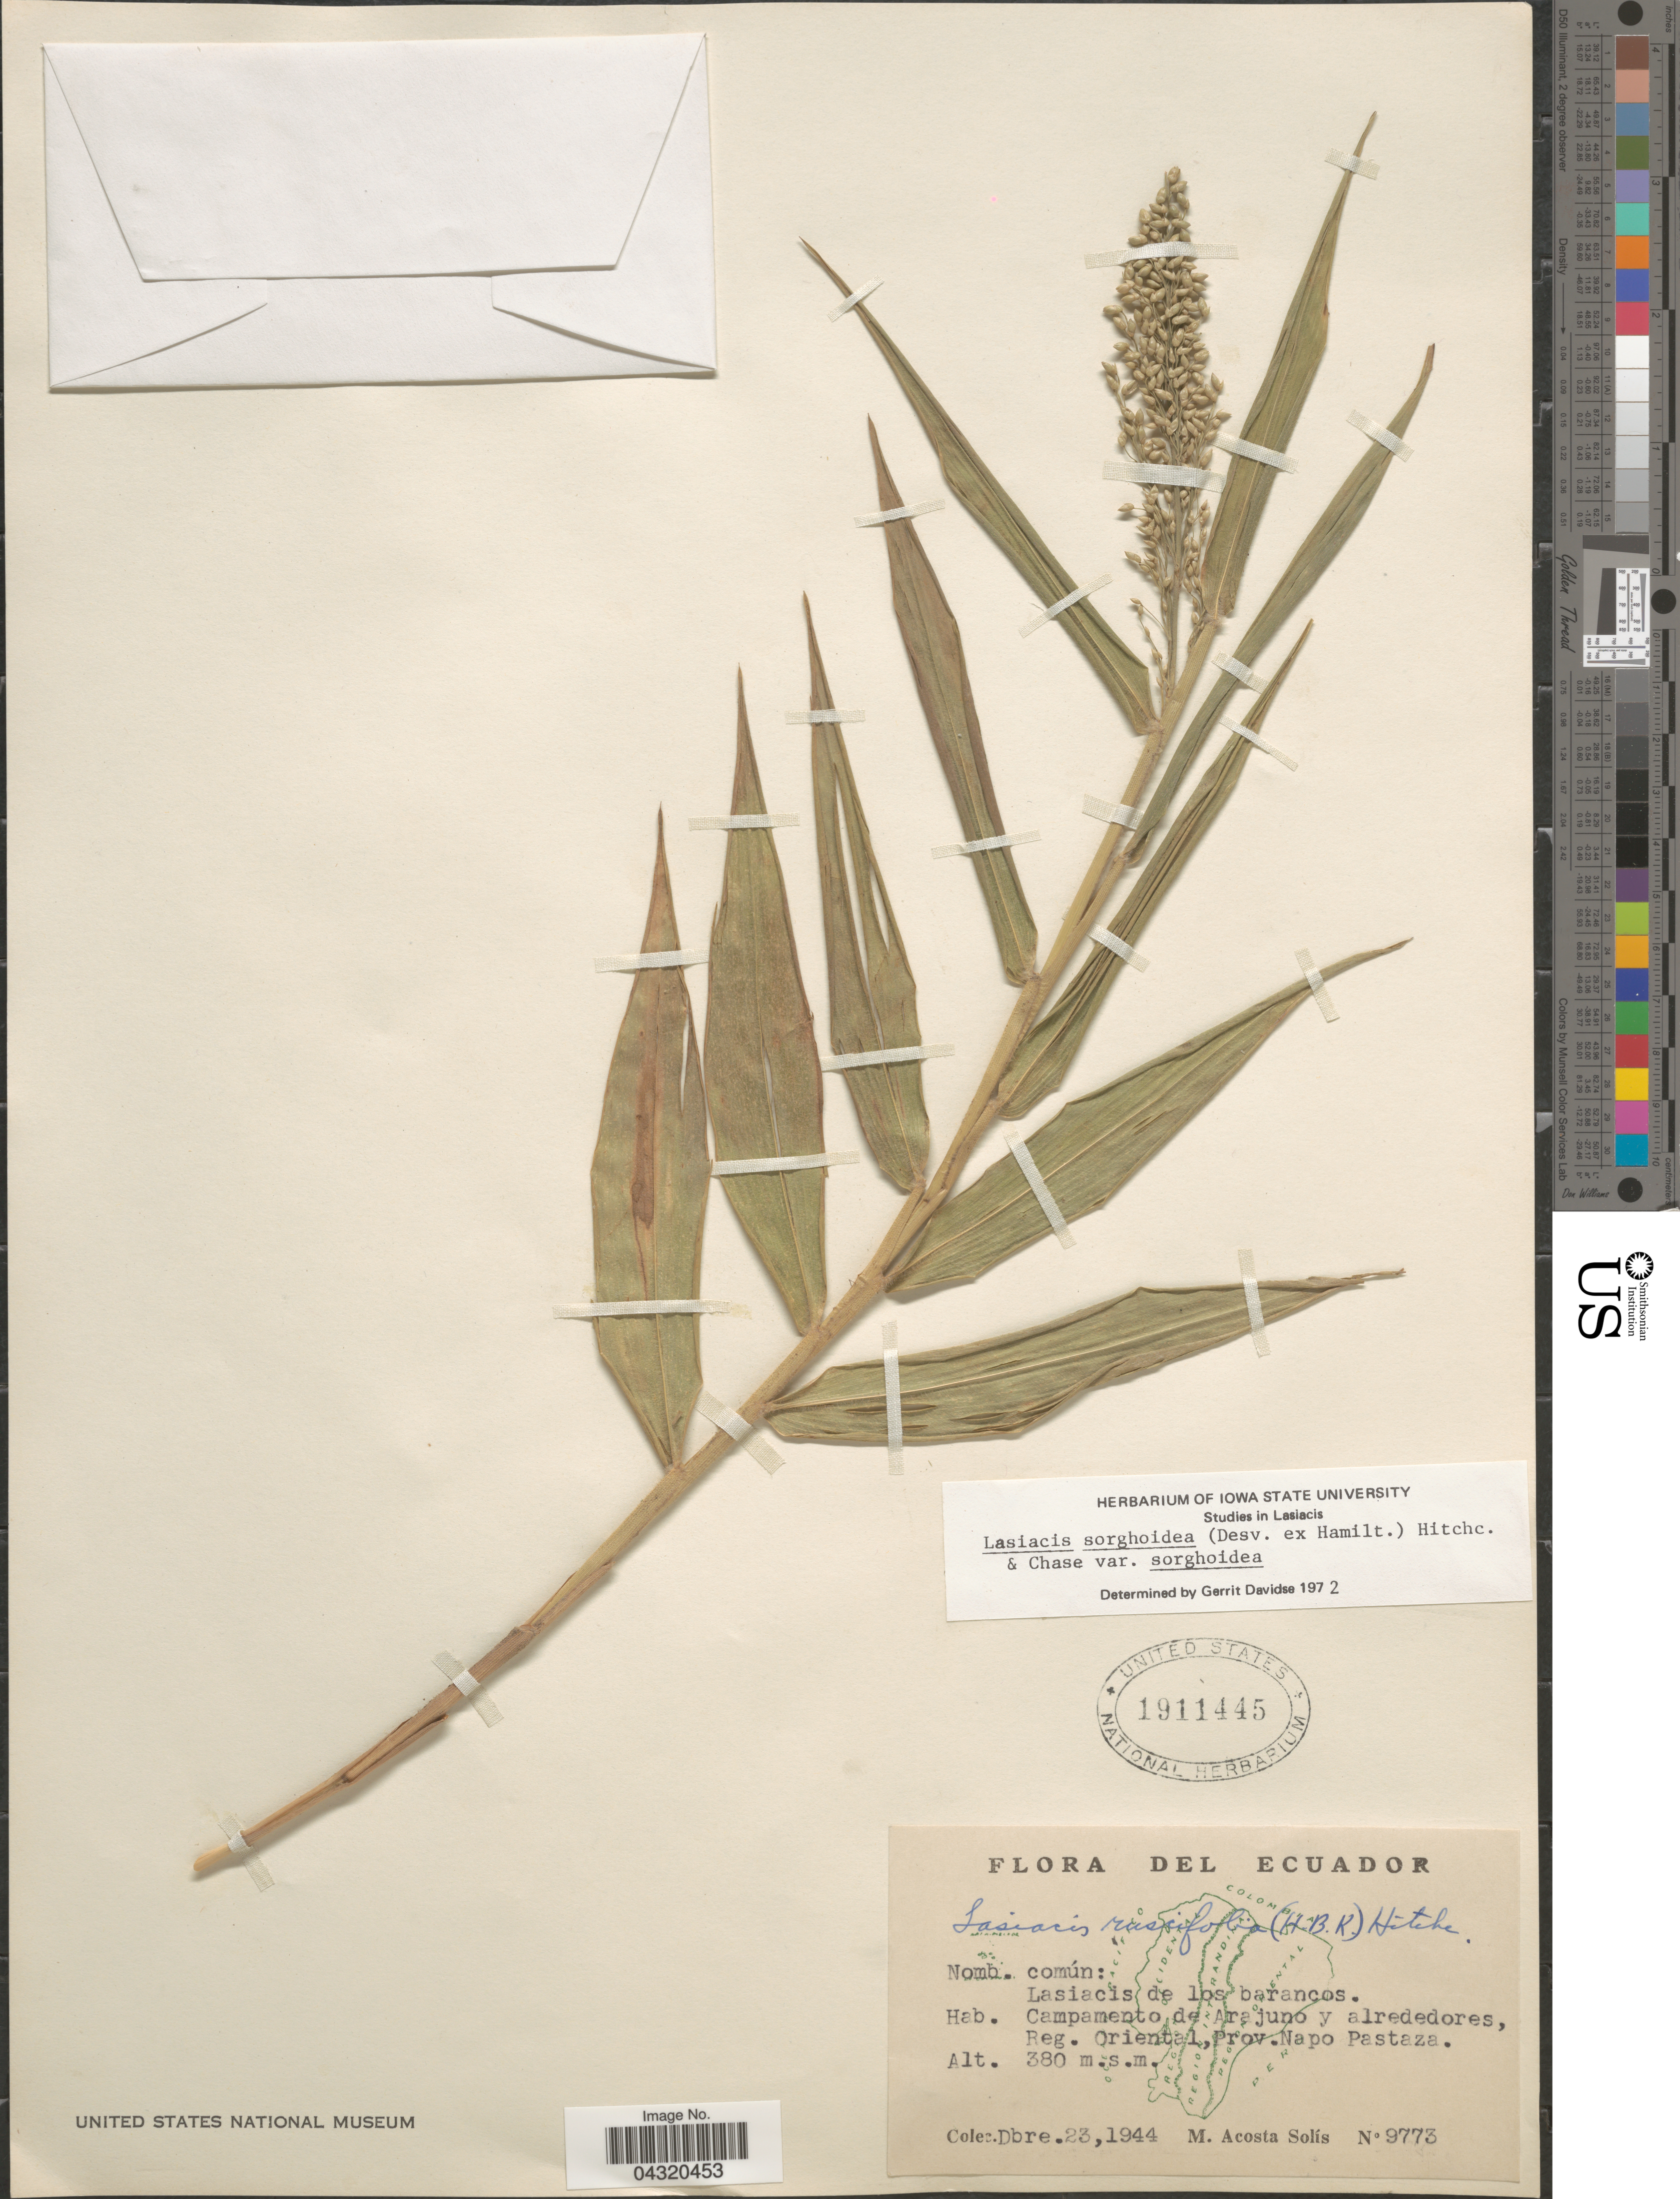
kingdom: Plantae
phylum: Tracheophyta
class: Liliopsida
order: Poales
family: Poaceae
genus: Lasiacis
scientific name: Lasiacis sorghoidea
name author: (Desv. ex Ham.) Hitchc. & Chase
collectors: M. Acosta Solis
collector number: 9773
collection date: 1944-12-23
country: Ecuador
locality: Campamento de Arajuno y alrededores, Reg. Oriental, Prov. Napo Pastaza.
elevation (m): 380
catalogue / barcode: US 1911445